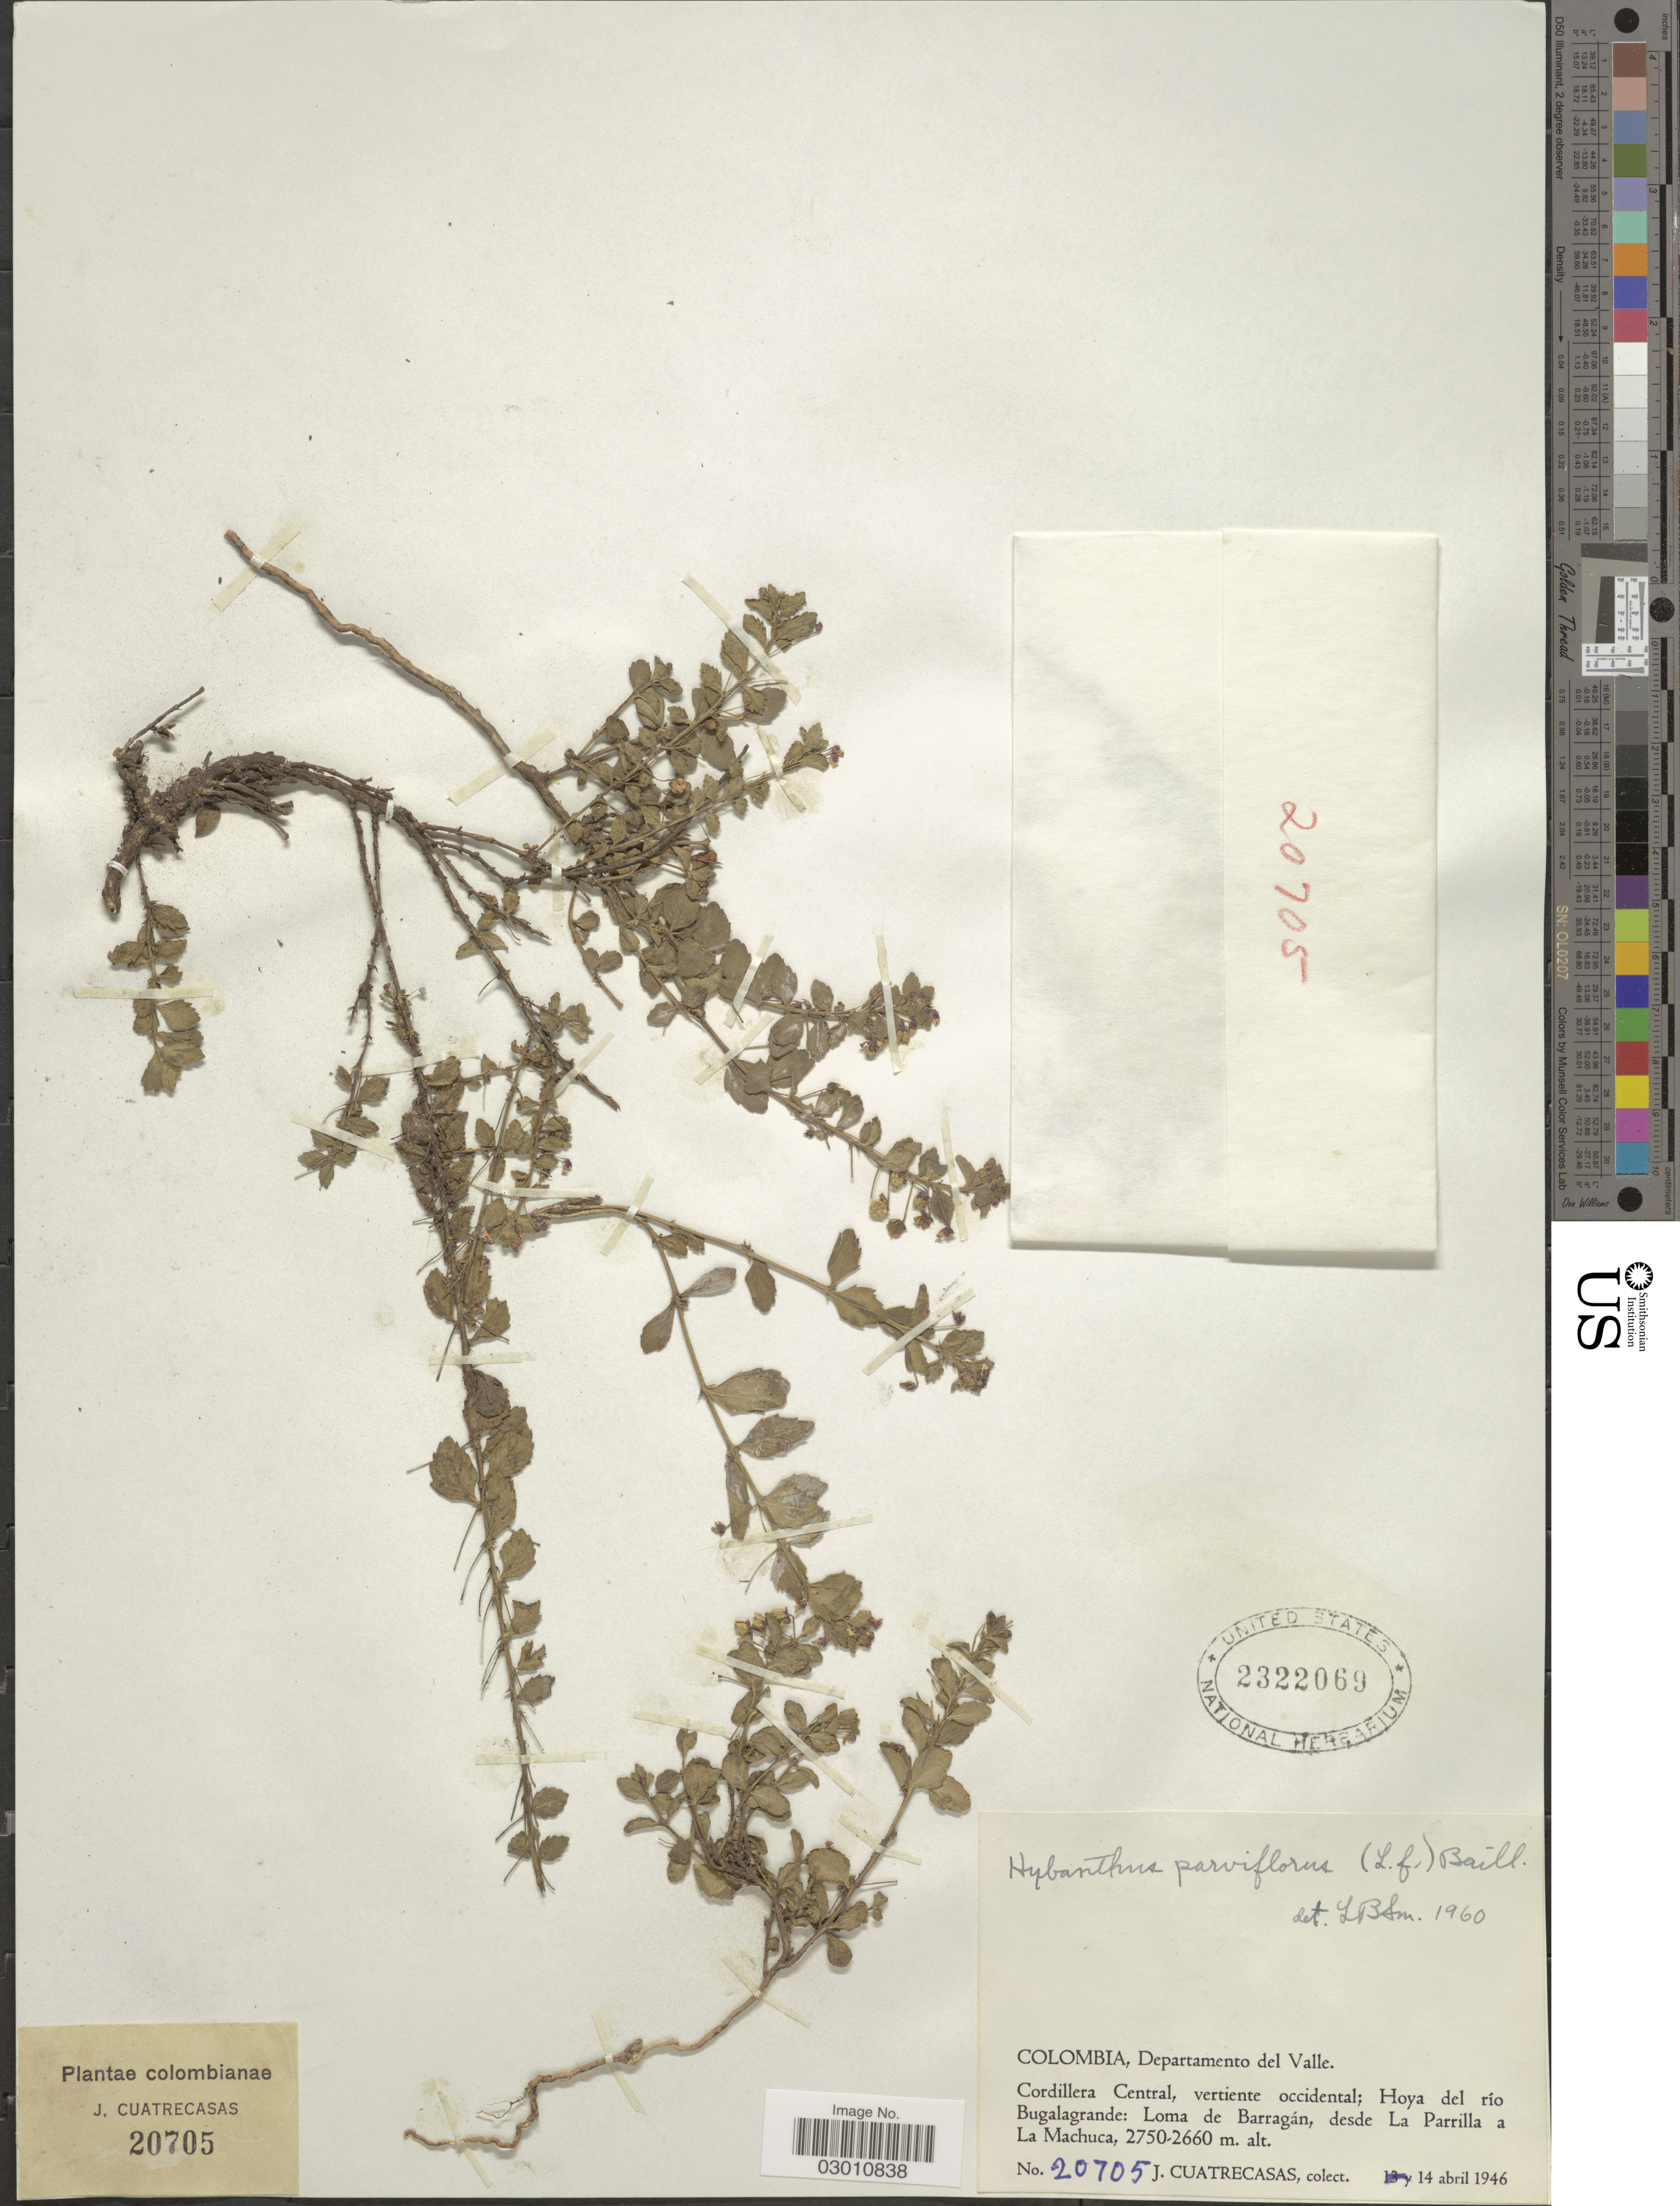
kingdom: Plantae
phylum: Tracheophyta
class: Magnoliopsida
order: Malpighiales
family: Violaceae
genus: Pombalia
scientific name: Pombalia parviflora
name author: (L. f.) Paula-Souza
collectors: J. Cuatrecasas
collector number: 20705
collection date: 1946-04-14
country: Colombia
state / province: Valle del Cauca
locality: Departamento del Valle. Cordillera Central, vertiente occidental; Hoya del río Bugalagrande: Loma de Barragán, desde La Parrilla a La Machuca.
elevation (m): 2660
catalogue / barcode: US 2322069